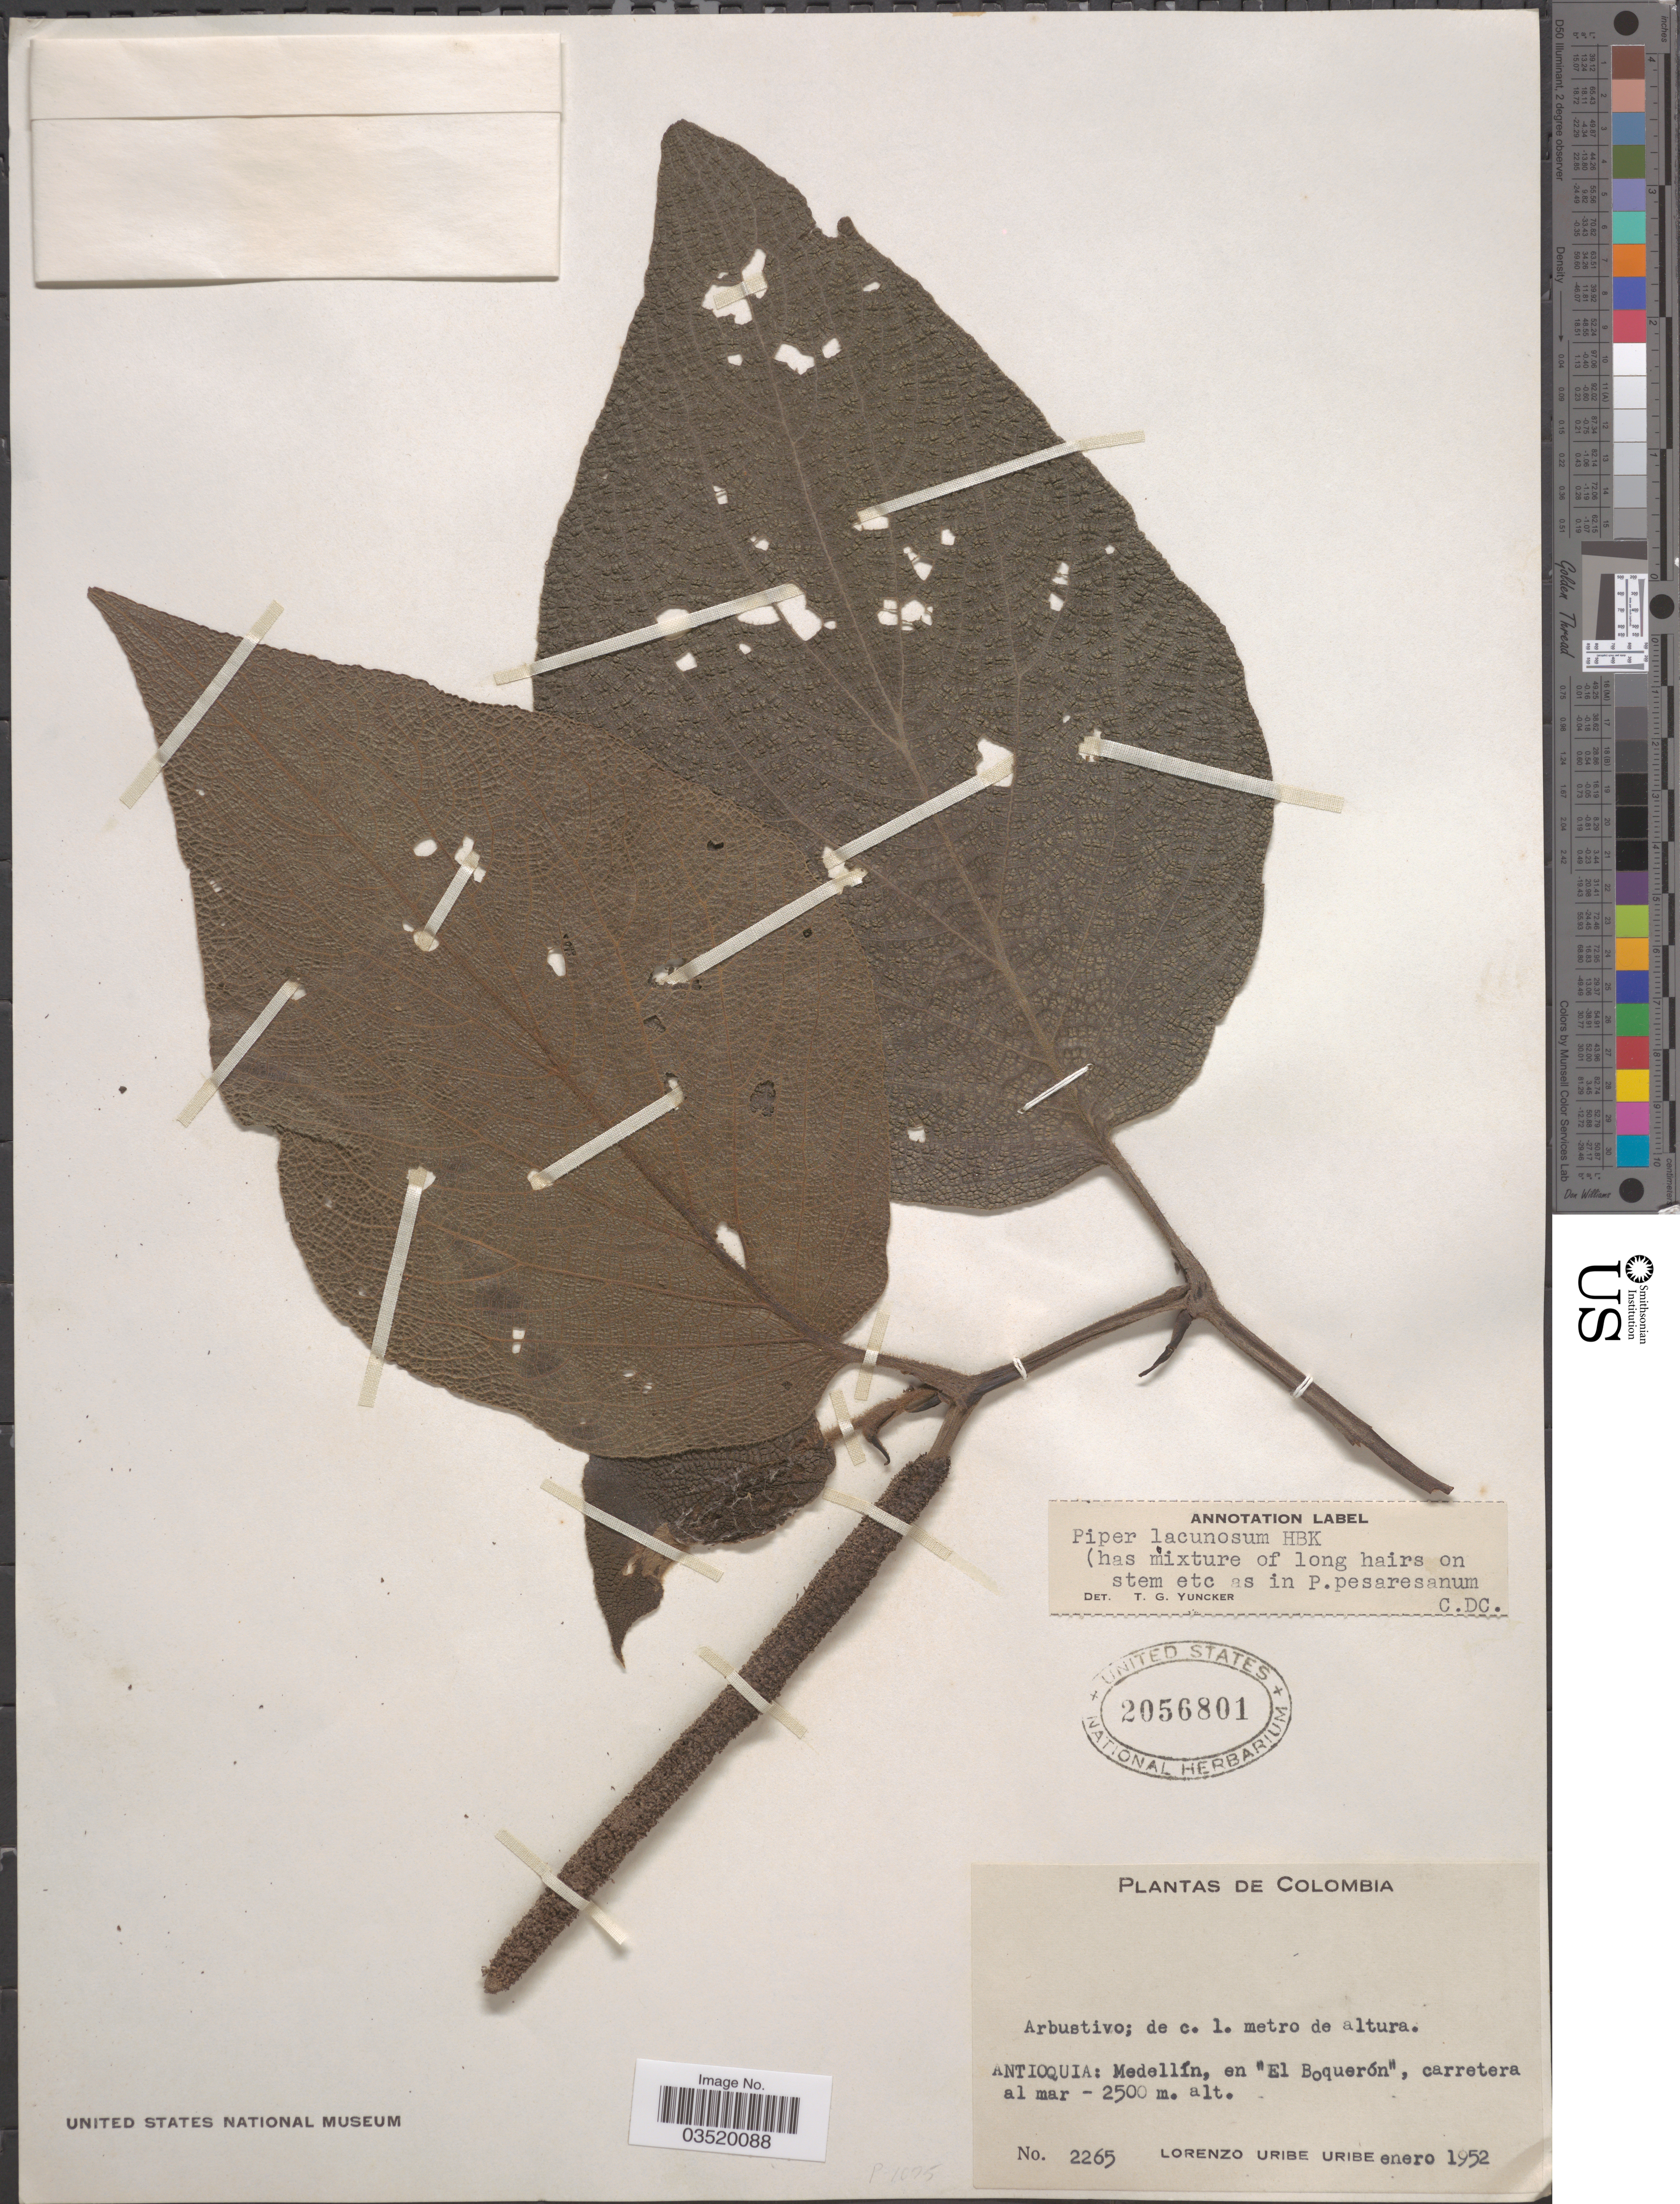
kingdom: Plantae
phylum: Tracheophyta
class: Magnoliopsida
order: Piperales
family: Piperaceae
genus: Piper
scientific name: Piper lacunosum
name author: Kunth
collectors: L. Uribe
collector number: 2265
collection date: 1952-01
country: Colombia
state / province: Antioquia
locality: Medellín, en "El Boquerón", carretera al mar.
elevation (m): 2500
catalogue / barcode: US 2056801